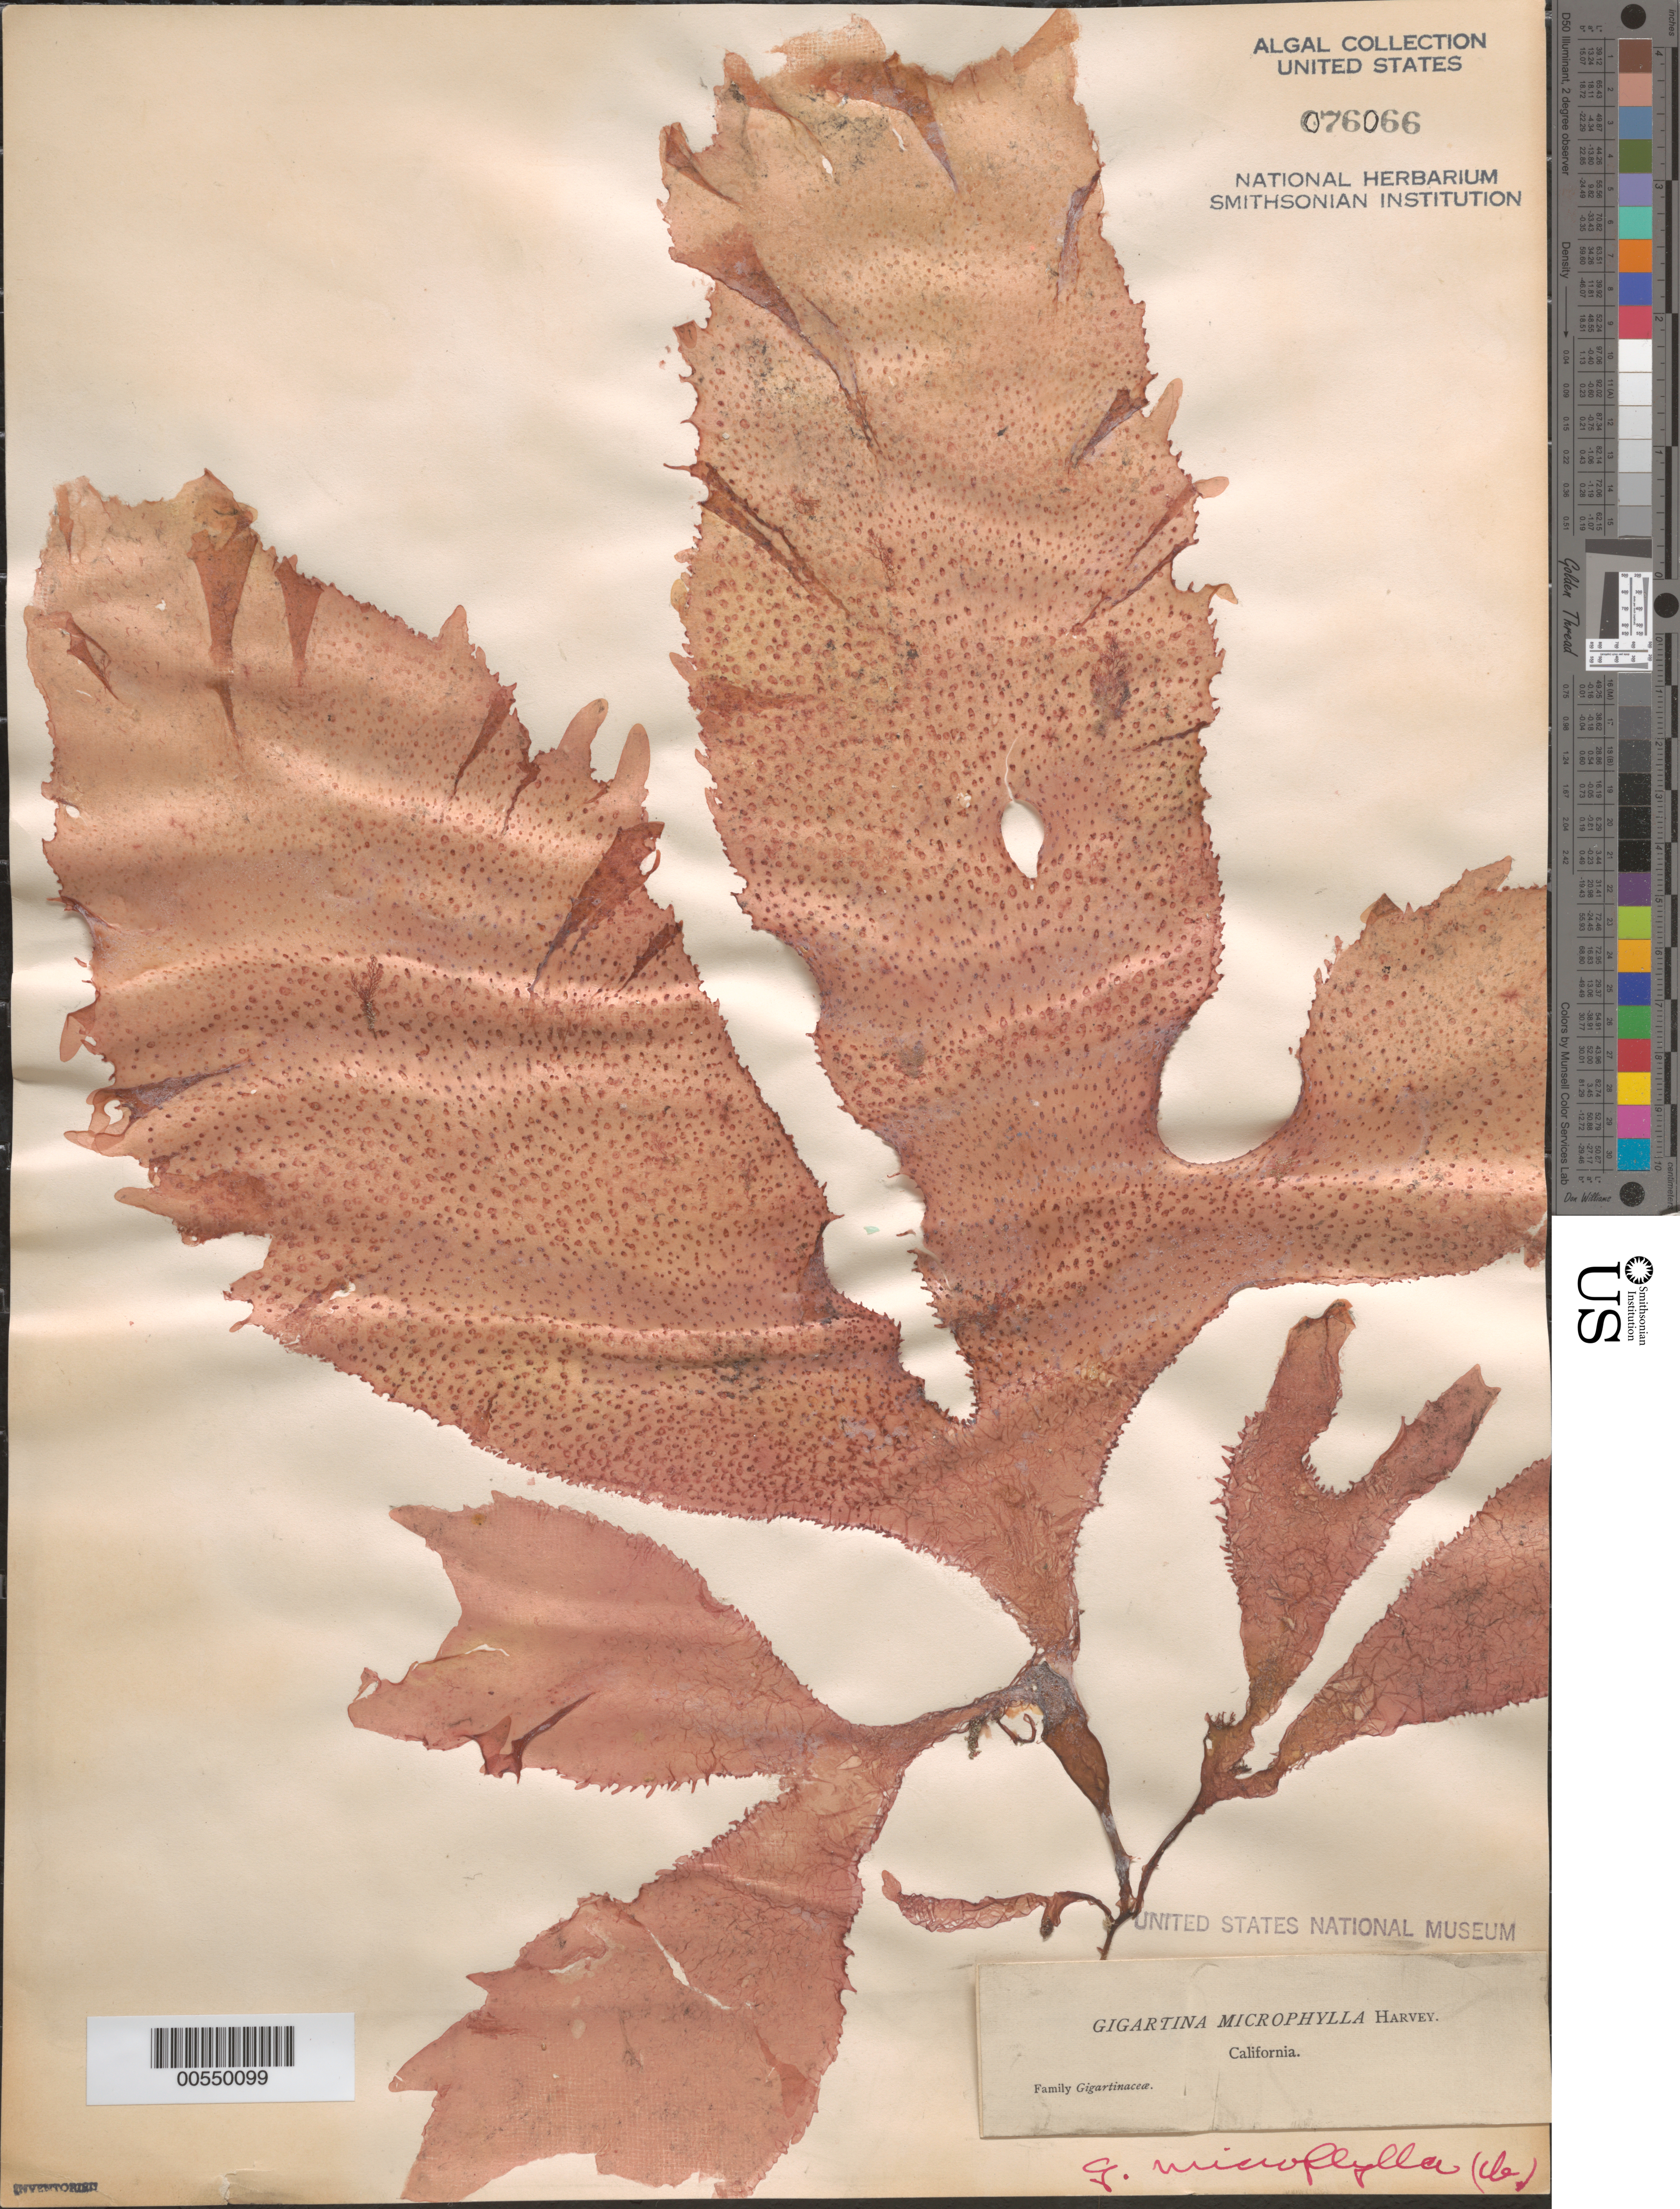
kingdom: Plantae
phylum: Rhodophyta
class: Florideophyceae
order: Gigartinales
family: Gigartinaceae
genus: Gigartina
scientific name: Gigartina microphylla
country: United States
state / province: California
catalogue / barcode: US 76066